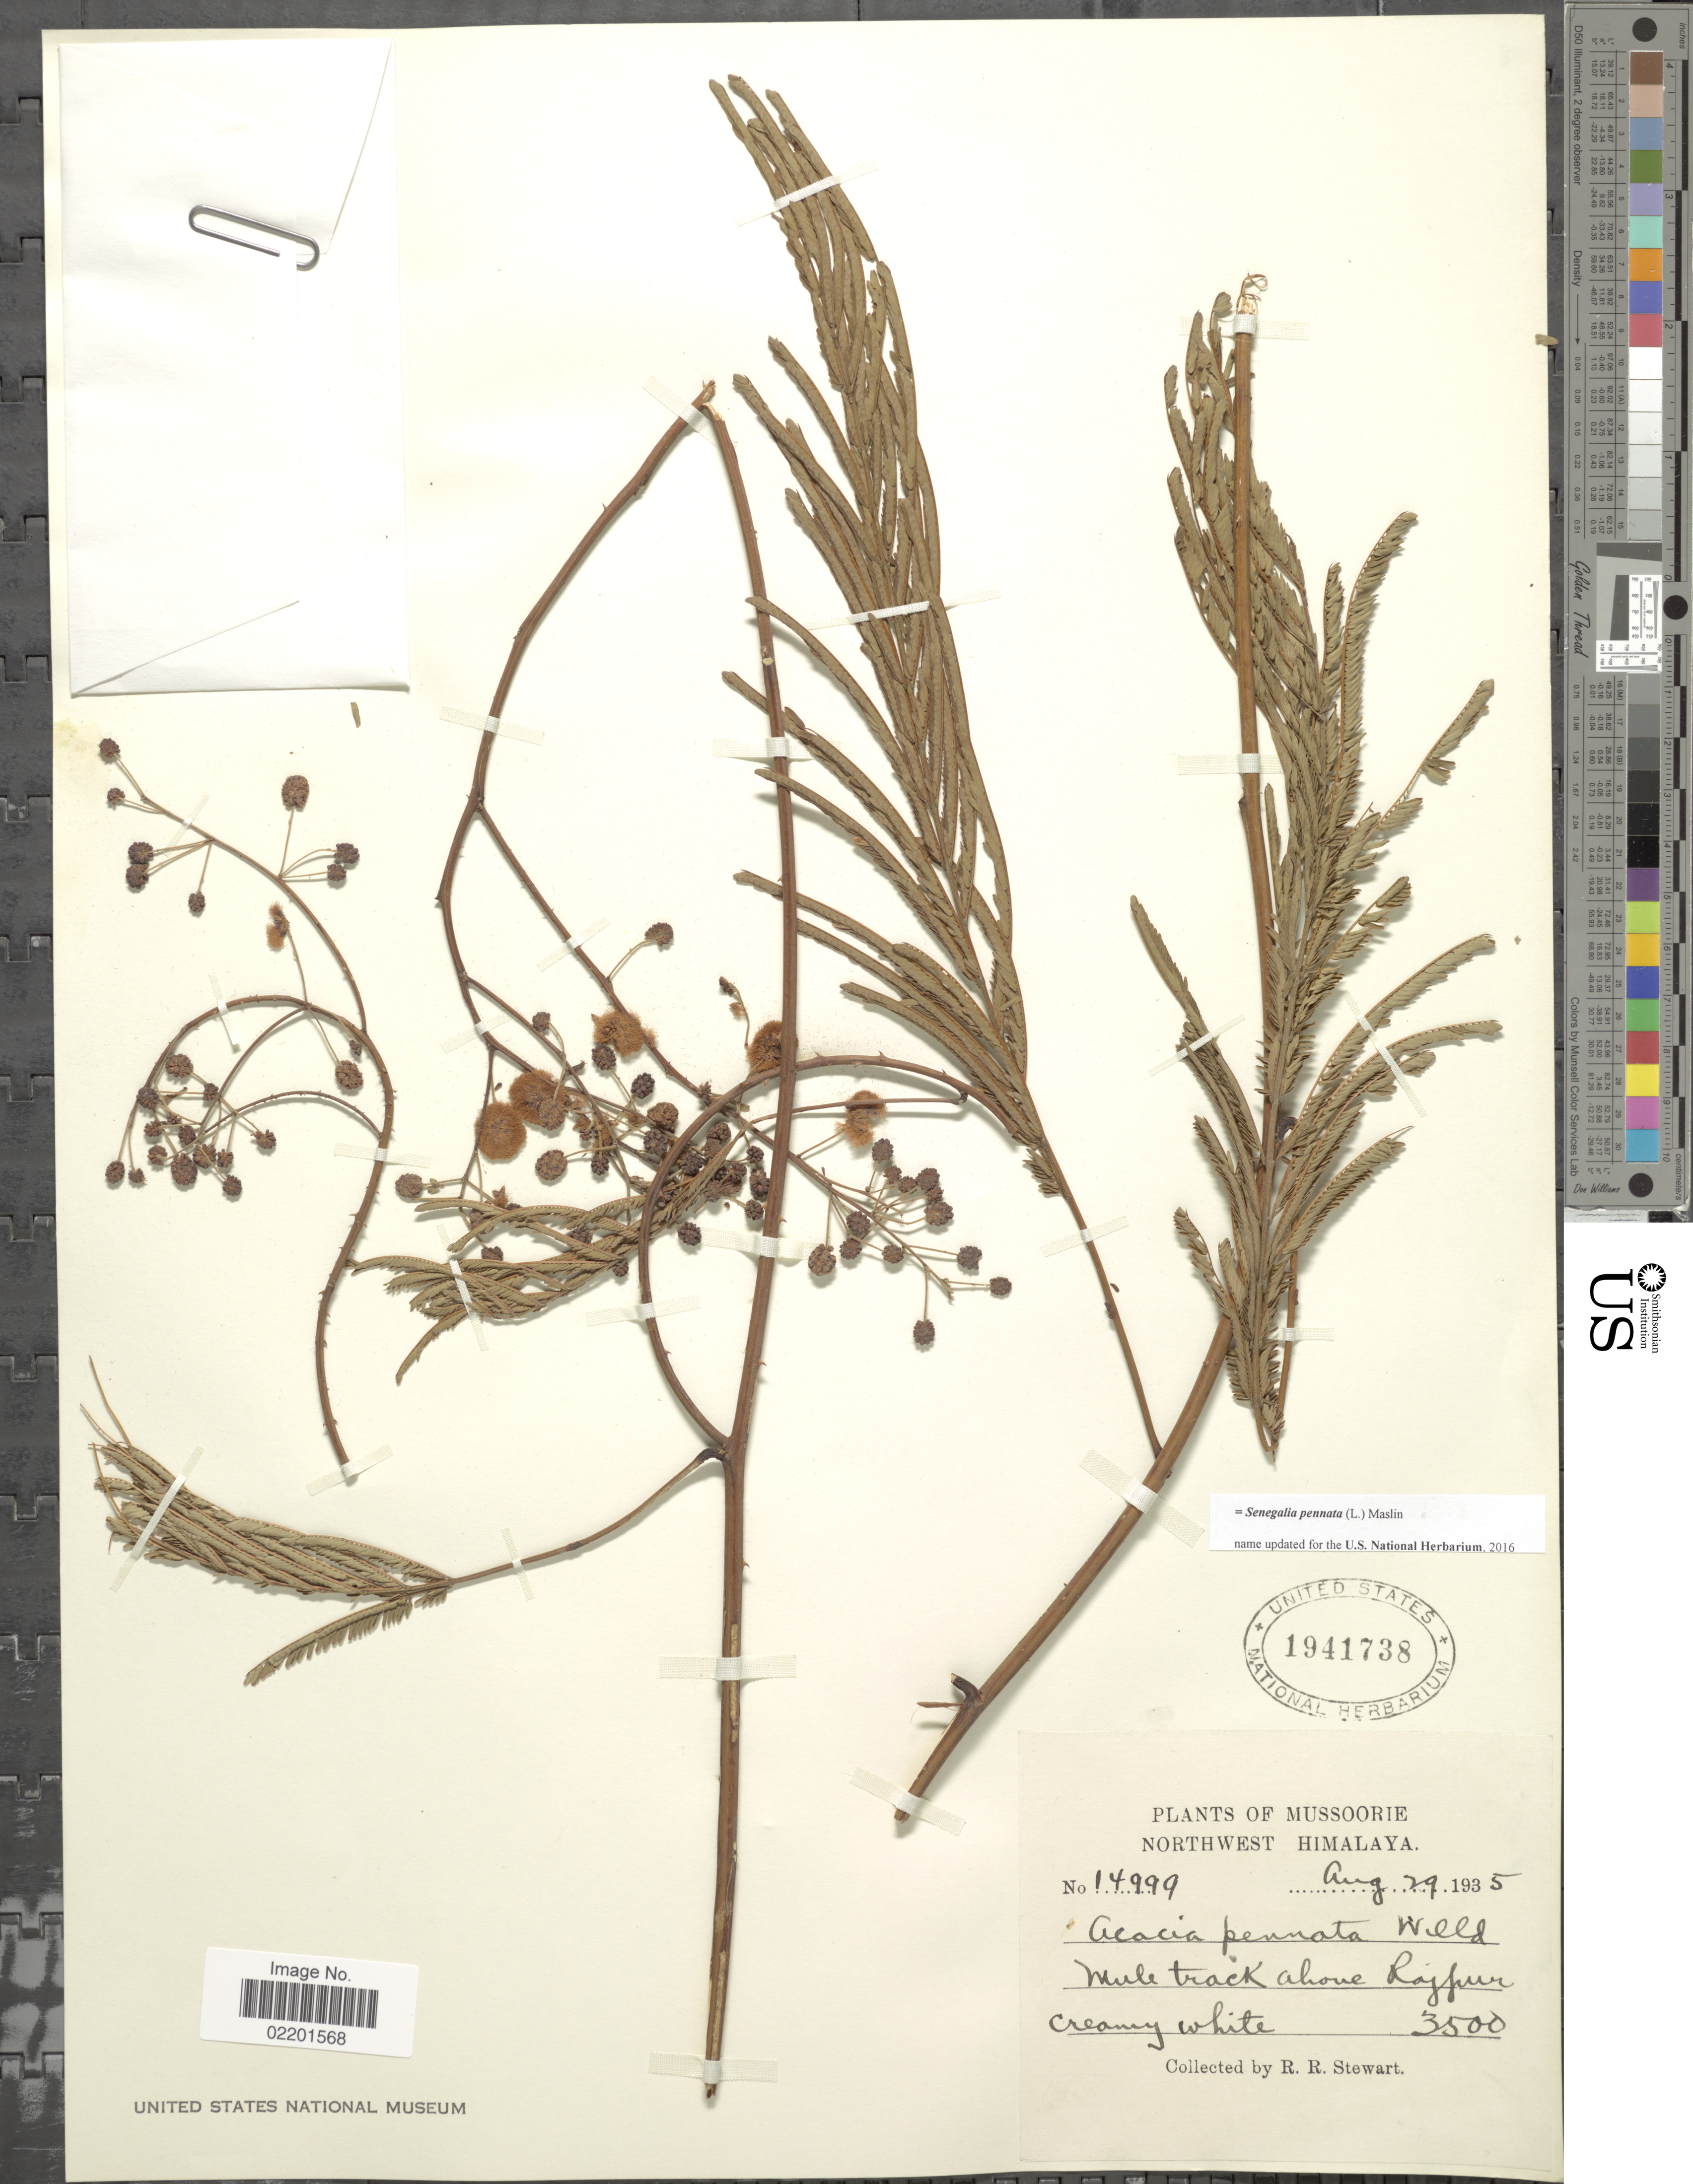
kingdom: Plantae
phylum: Tracheophyta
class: Magnoliopsida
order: Fabales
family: Fabaceae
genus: Senegalia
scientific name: Senegalia pennata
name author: (L.) Maslin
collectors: R. R. Stewart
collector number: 14999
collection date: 1935-08-29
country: India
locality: Mussoorie, Northwest Himalaya. Mule track above Rajpur.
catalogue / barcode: US 1941738